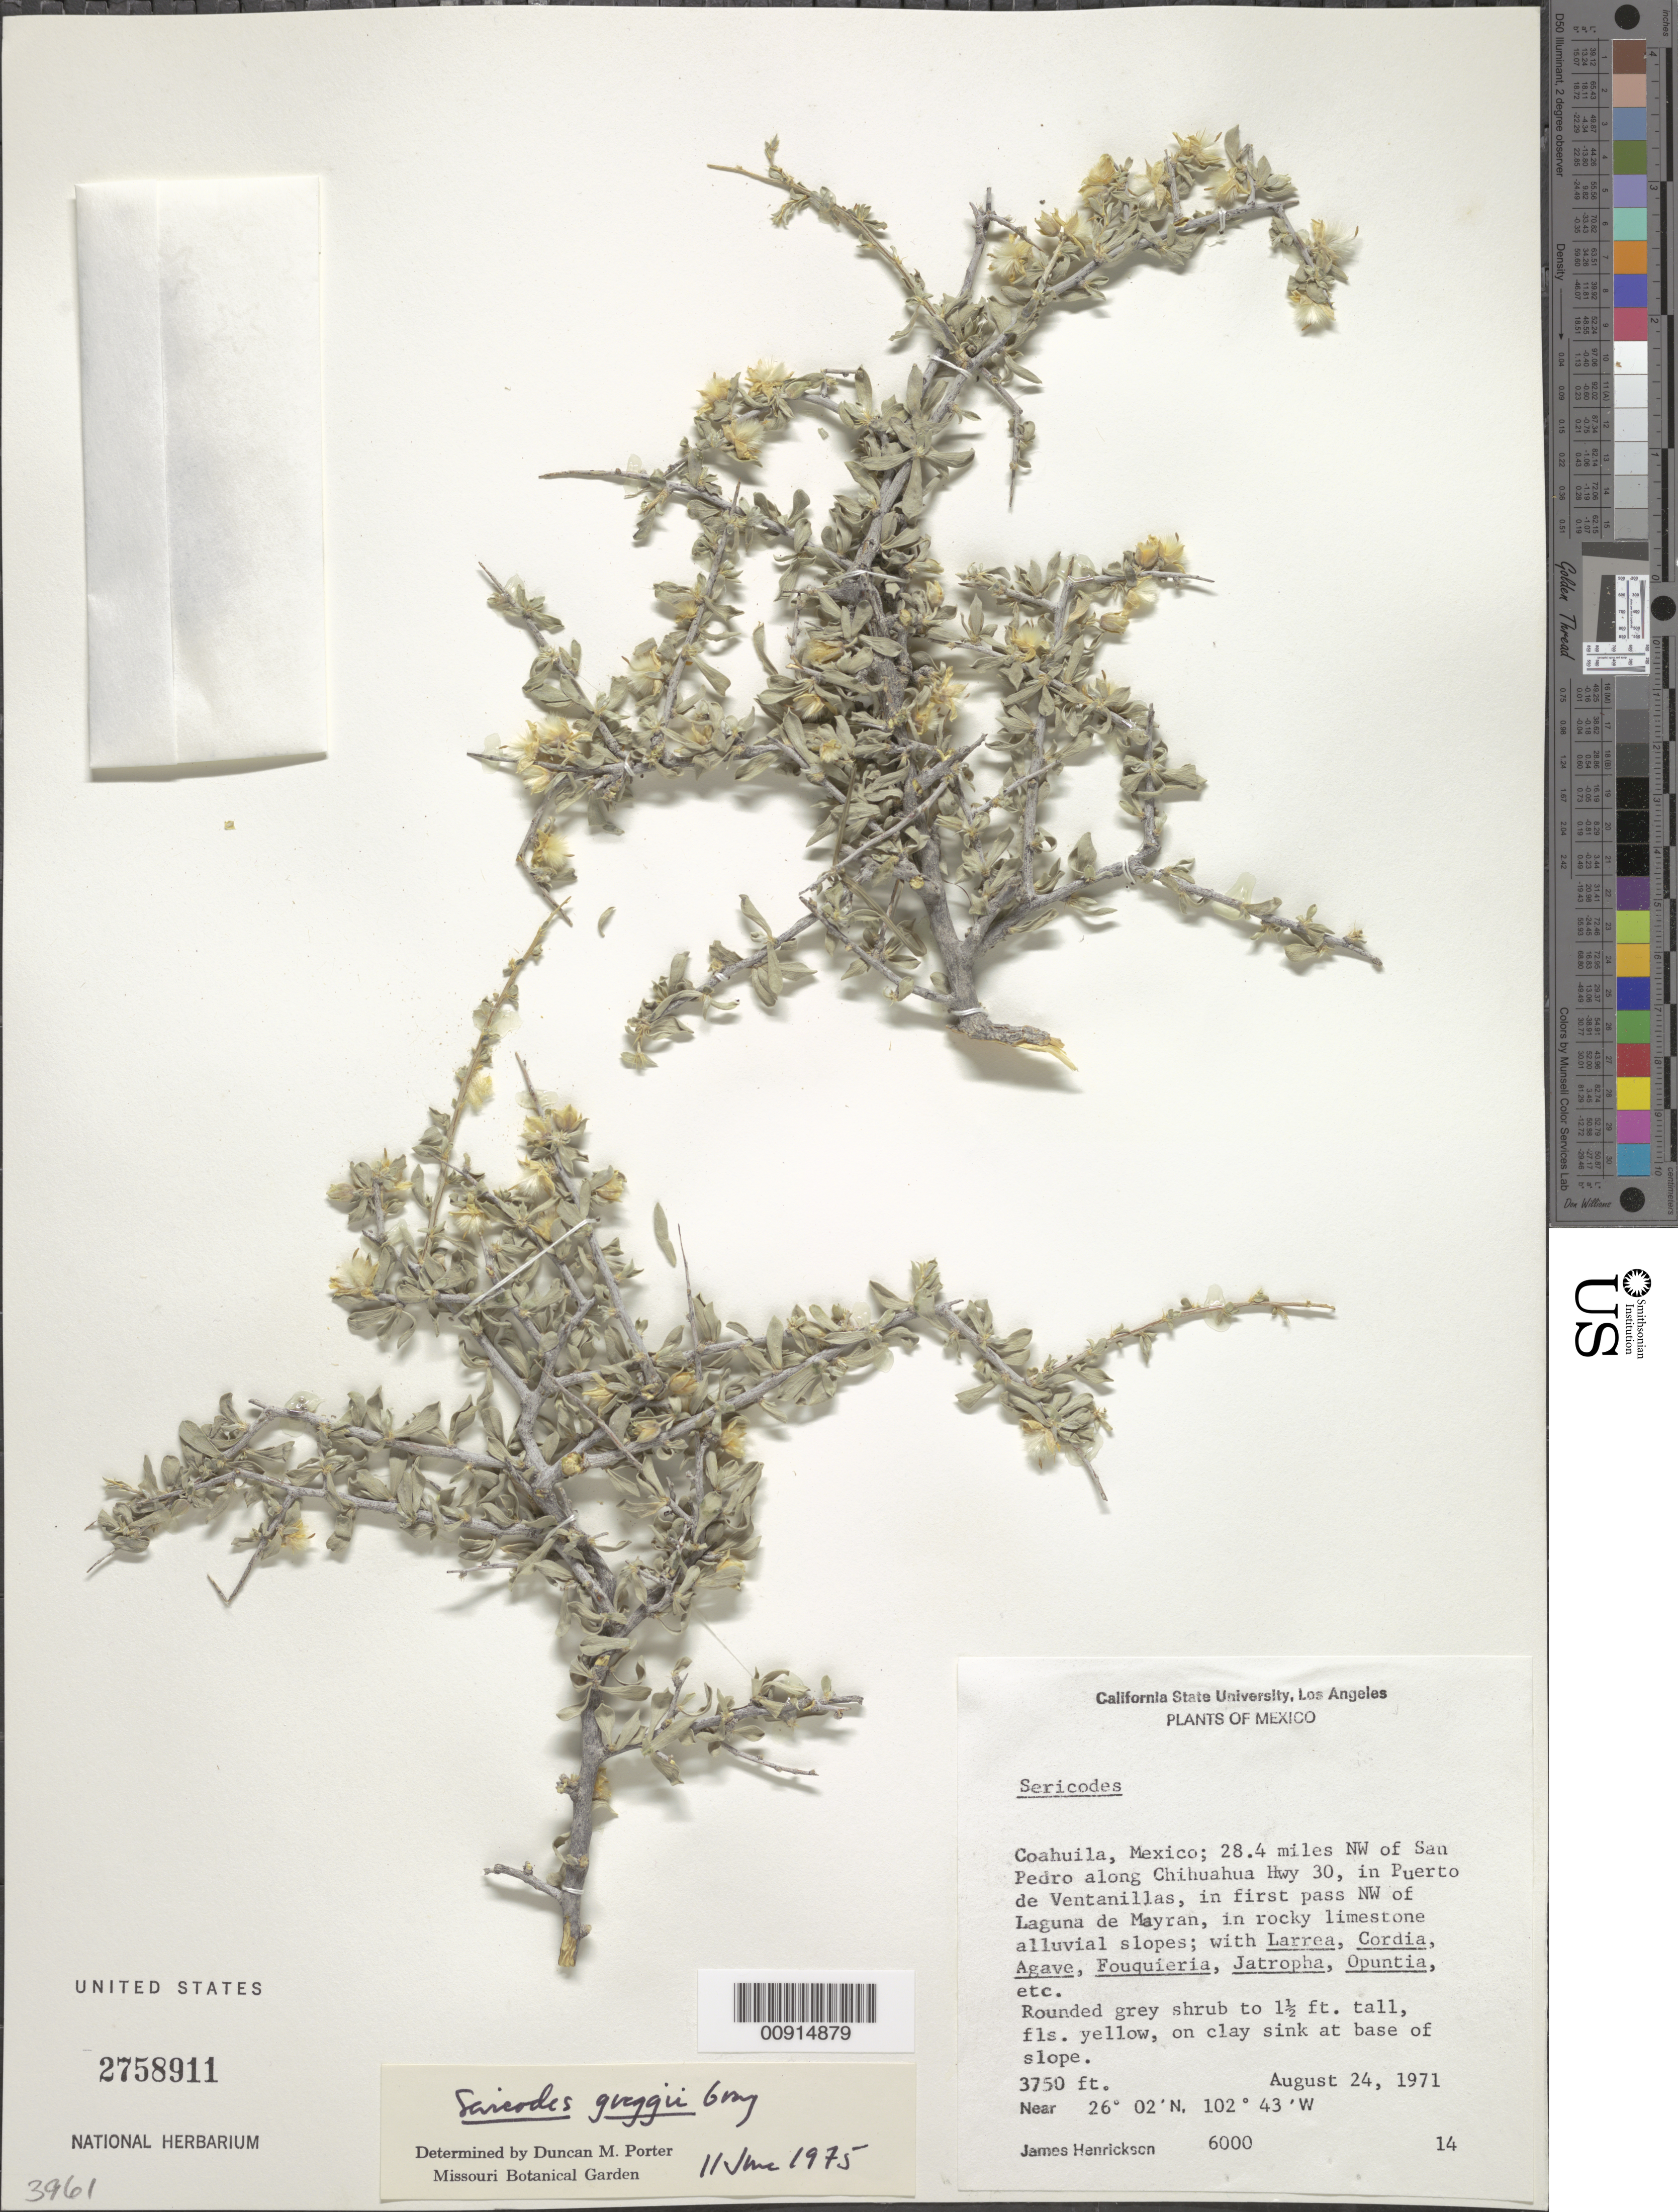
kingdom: Plantae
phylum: Tracheophyta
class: Magnoliopsida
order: Zygophyllales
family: Zygophyllaceae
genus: Sericodes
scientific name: Sericodes greggii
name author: A. Gray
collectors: J. Henrickson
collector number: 6000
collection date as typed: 24 Aug 1971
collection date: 1971-08-24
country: Mexico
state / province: Coahuila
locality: Coahuila; 28.4 miles NW of San Pedro along Chihuahua Hwy 30, in Puerto de Ventanillas, in first pass NW of Laguna de Mayran.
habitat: Rocky limestone alluvial slopes, on clay sink at base of slope; w/Larrea, Cordia, Agave, Fouquieria, Jatropha, Opuntia, etc.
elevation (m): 1143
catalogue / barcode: US 2758911